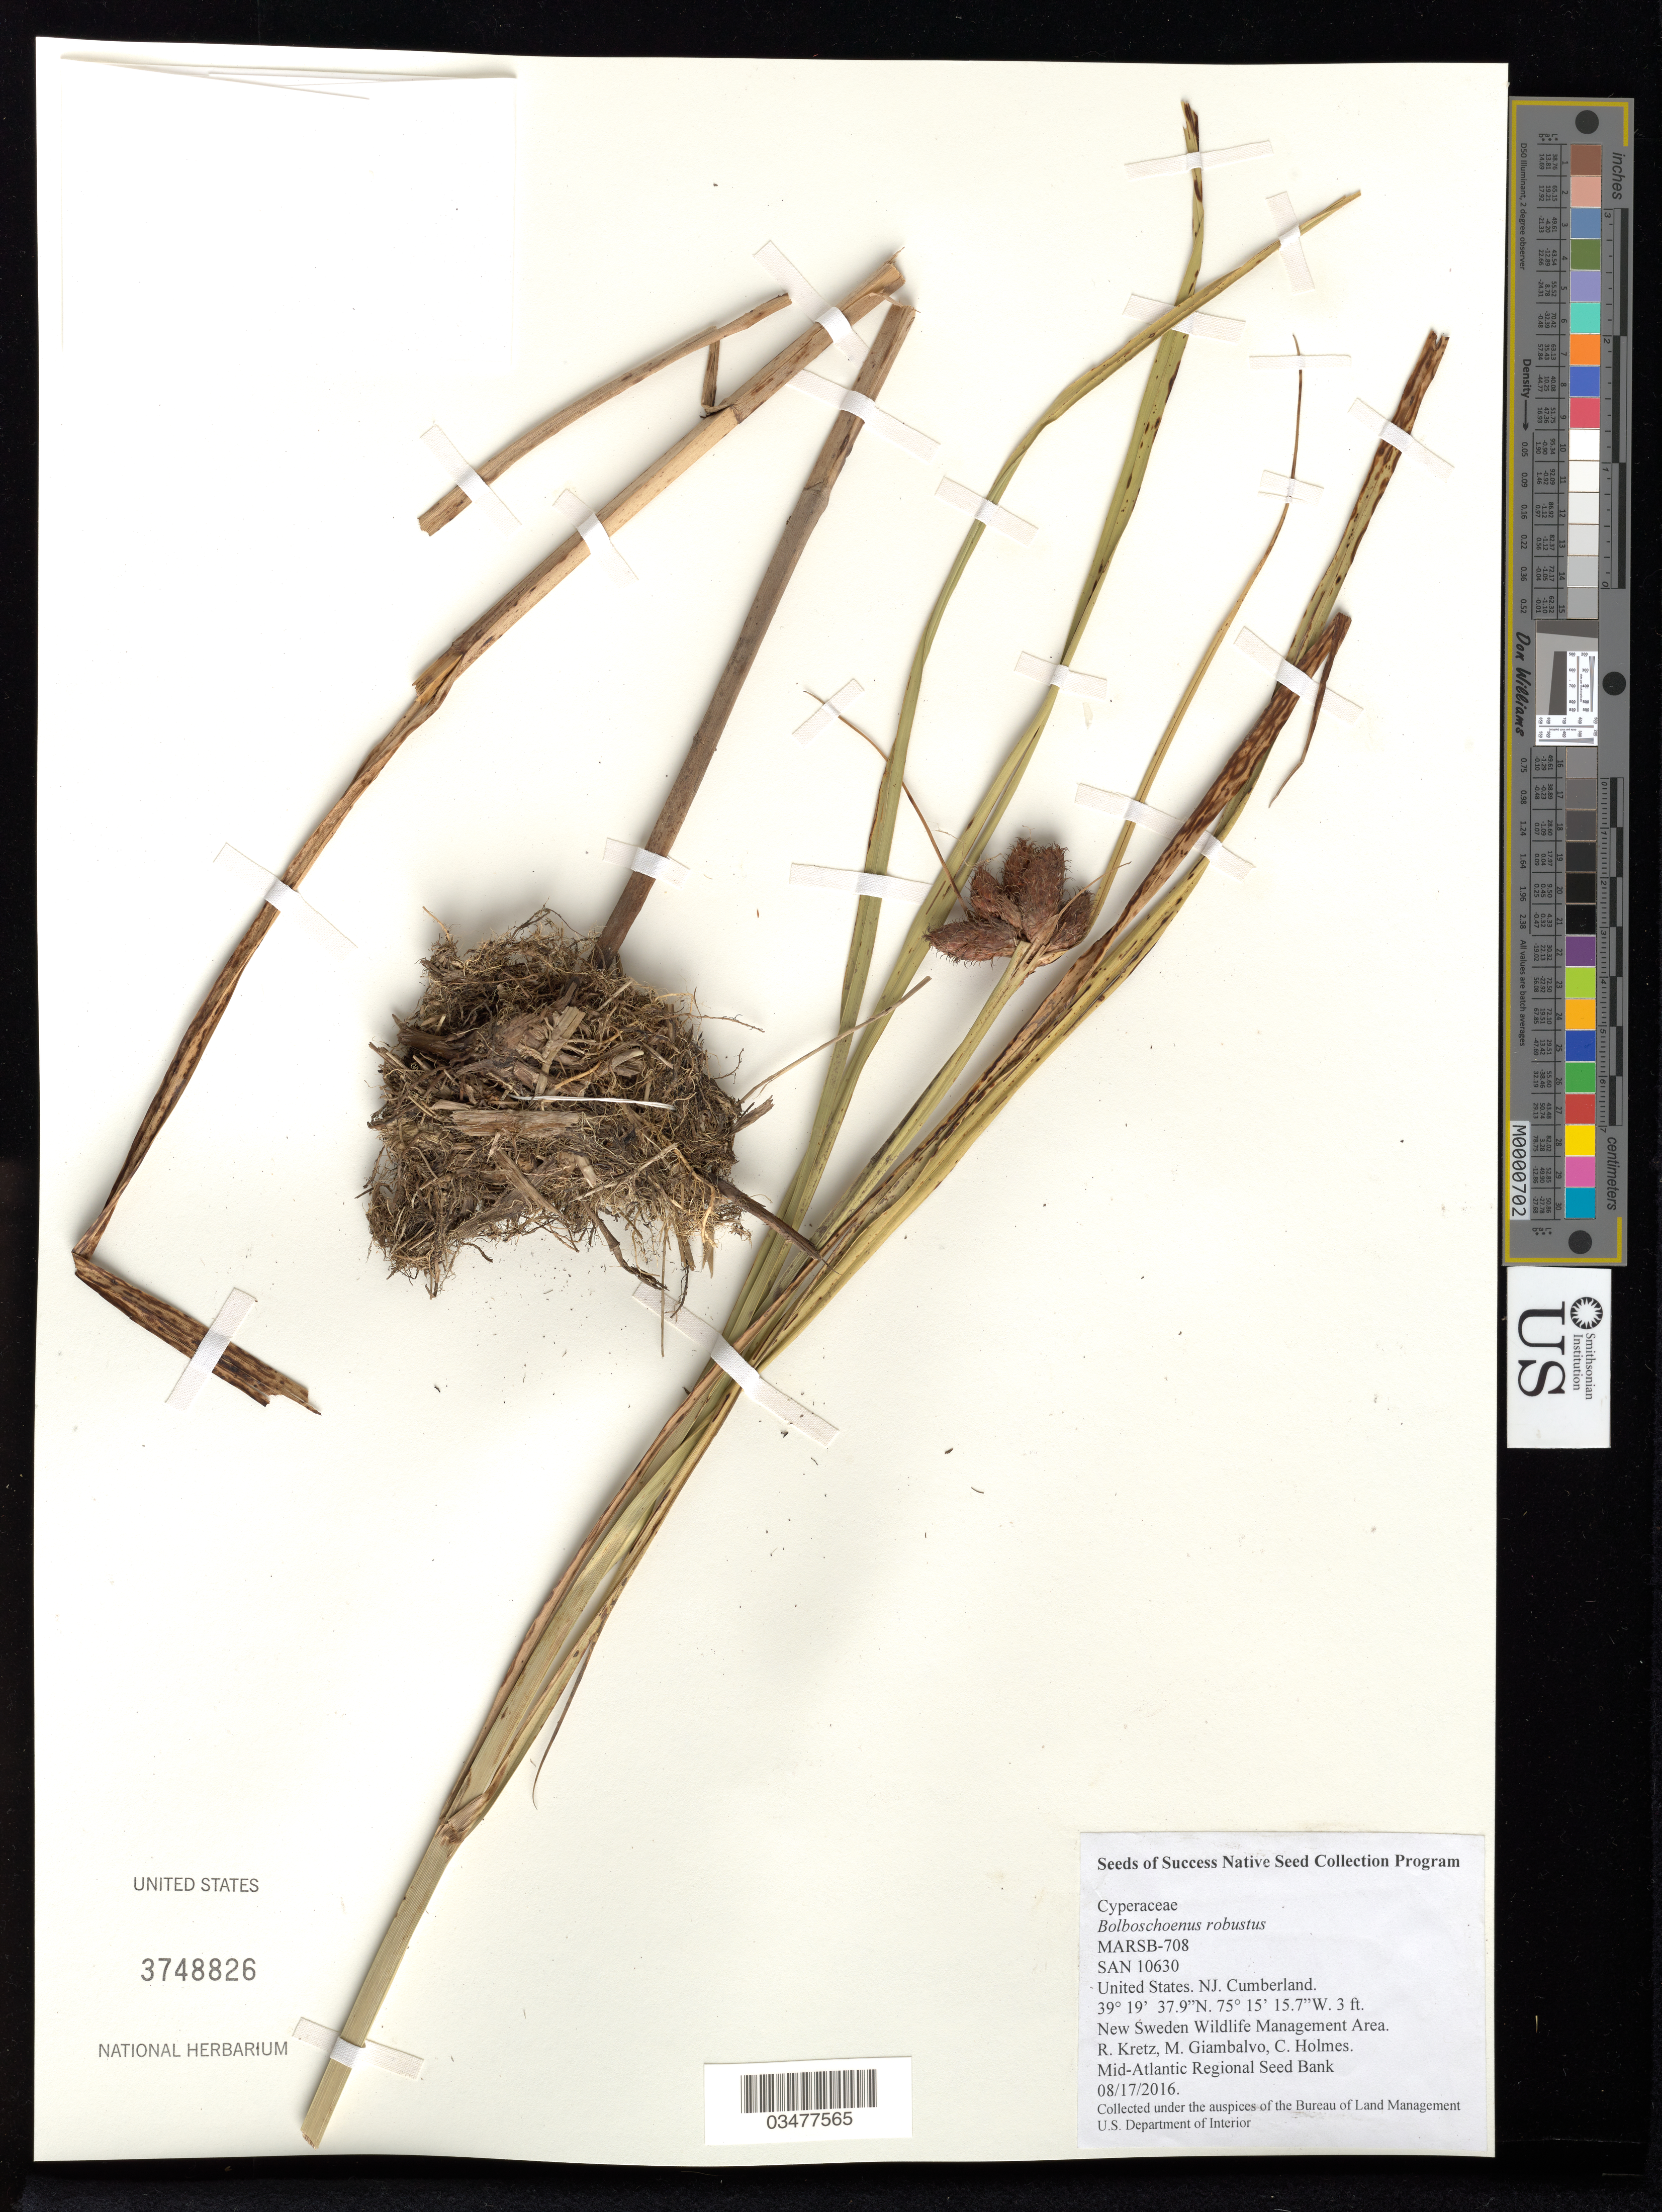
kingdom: Plantae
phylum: Tracheophyta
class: Liliopsida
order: Poales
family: Cyperaceae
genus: Bolboschoenus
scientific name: Bolboschoenus robustus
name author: (Pursh) Soják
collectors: R. Kretz, M. Giambalvo & C. Holmes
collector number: MARSB-708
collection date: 2016-08-17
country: United States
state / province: New Jersey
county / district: Cumberland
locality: New Sweden Wildlife Management Area.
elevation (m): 1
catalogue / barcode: US 3748826